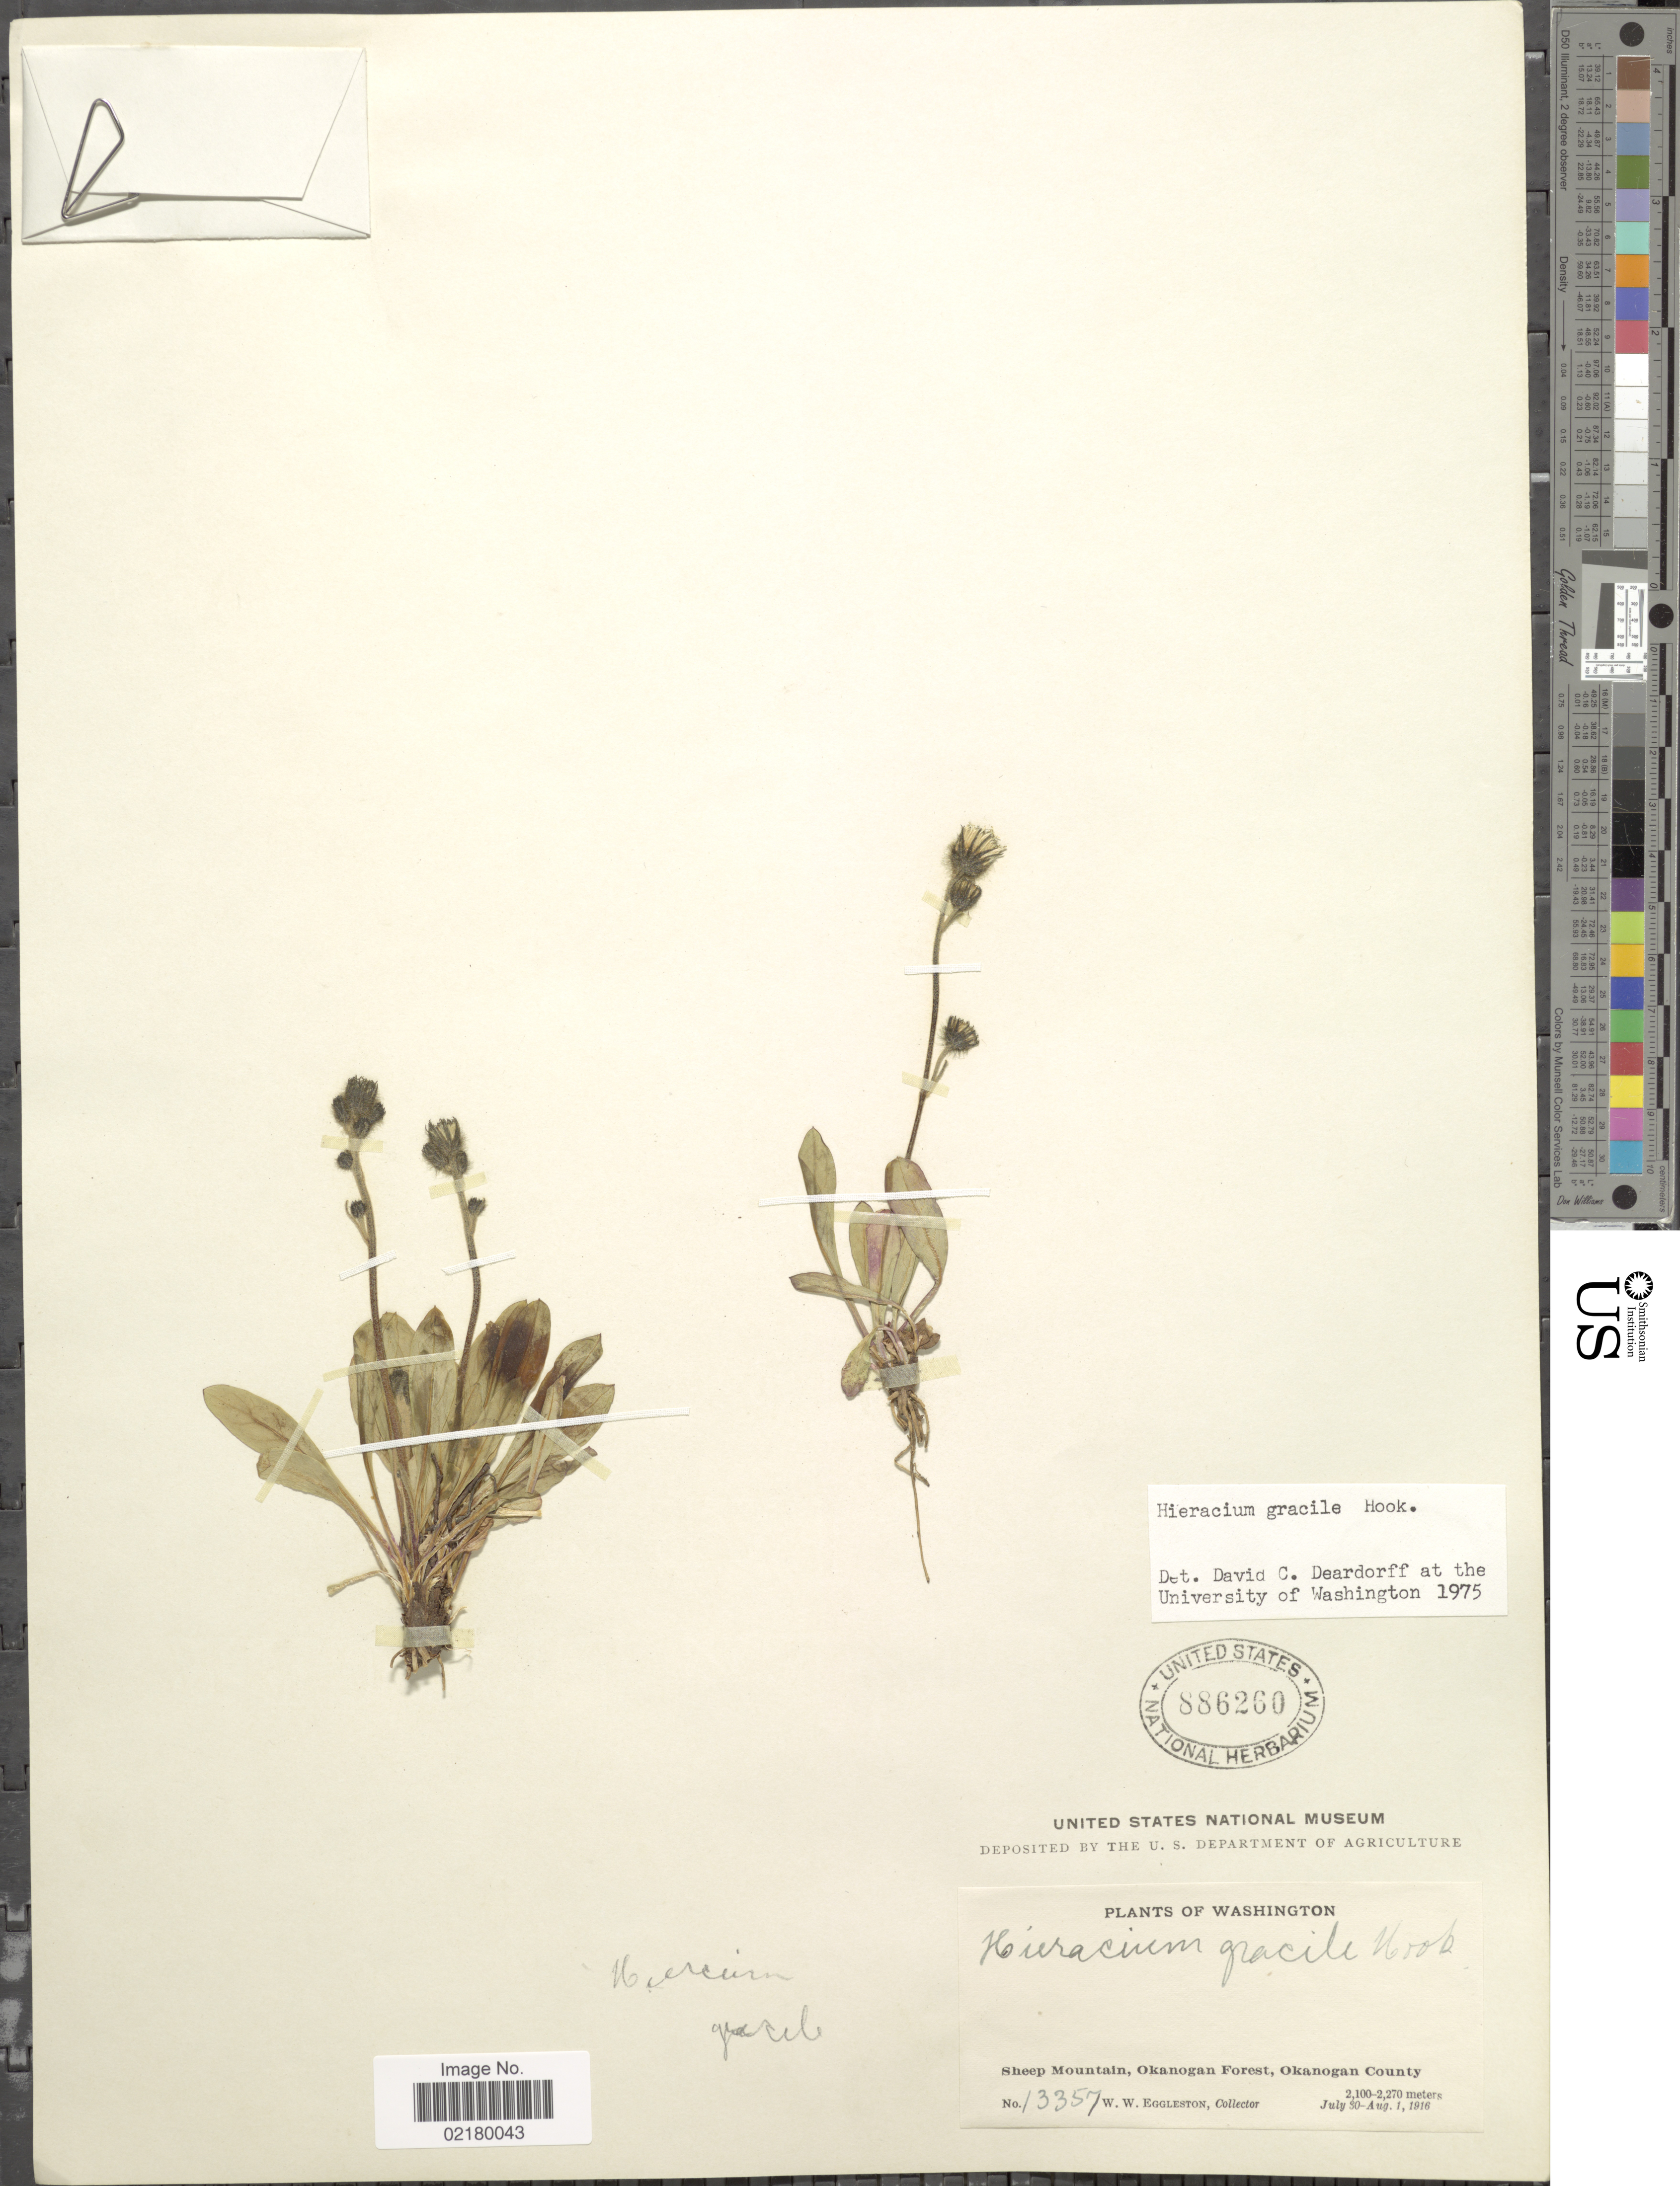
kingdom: Plantae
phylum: Tracheophyta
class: Magnoliopsida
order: Asterales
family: Asteraceae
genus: Hieracium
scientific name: Hieracium triste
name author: Willd. ex Spreng.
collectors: W. W. Eggleston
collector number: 13357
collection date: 1916-07-30/1916-08-01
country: United States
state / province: Washington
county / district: Okanogan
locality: Sheep Mountain, Okanogan Forest, Okanogan County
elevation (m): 2100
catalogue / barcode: US 886260